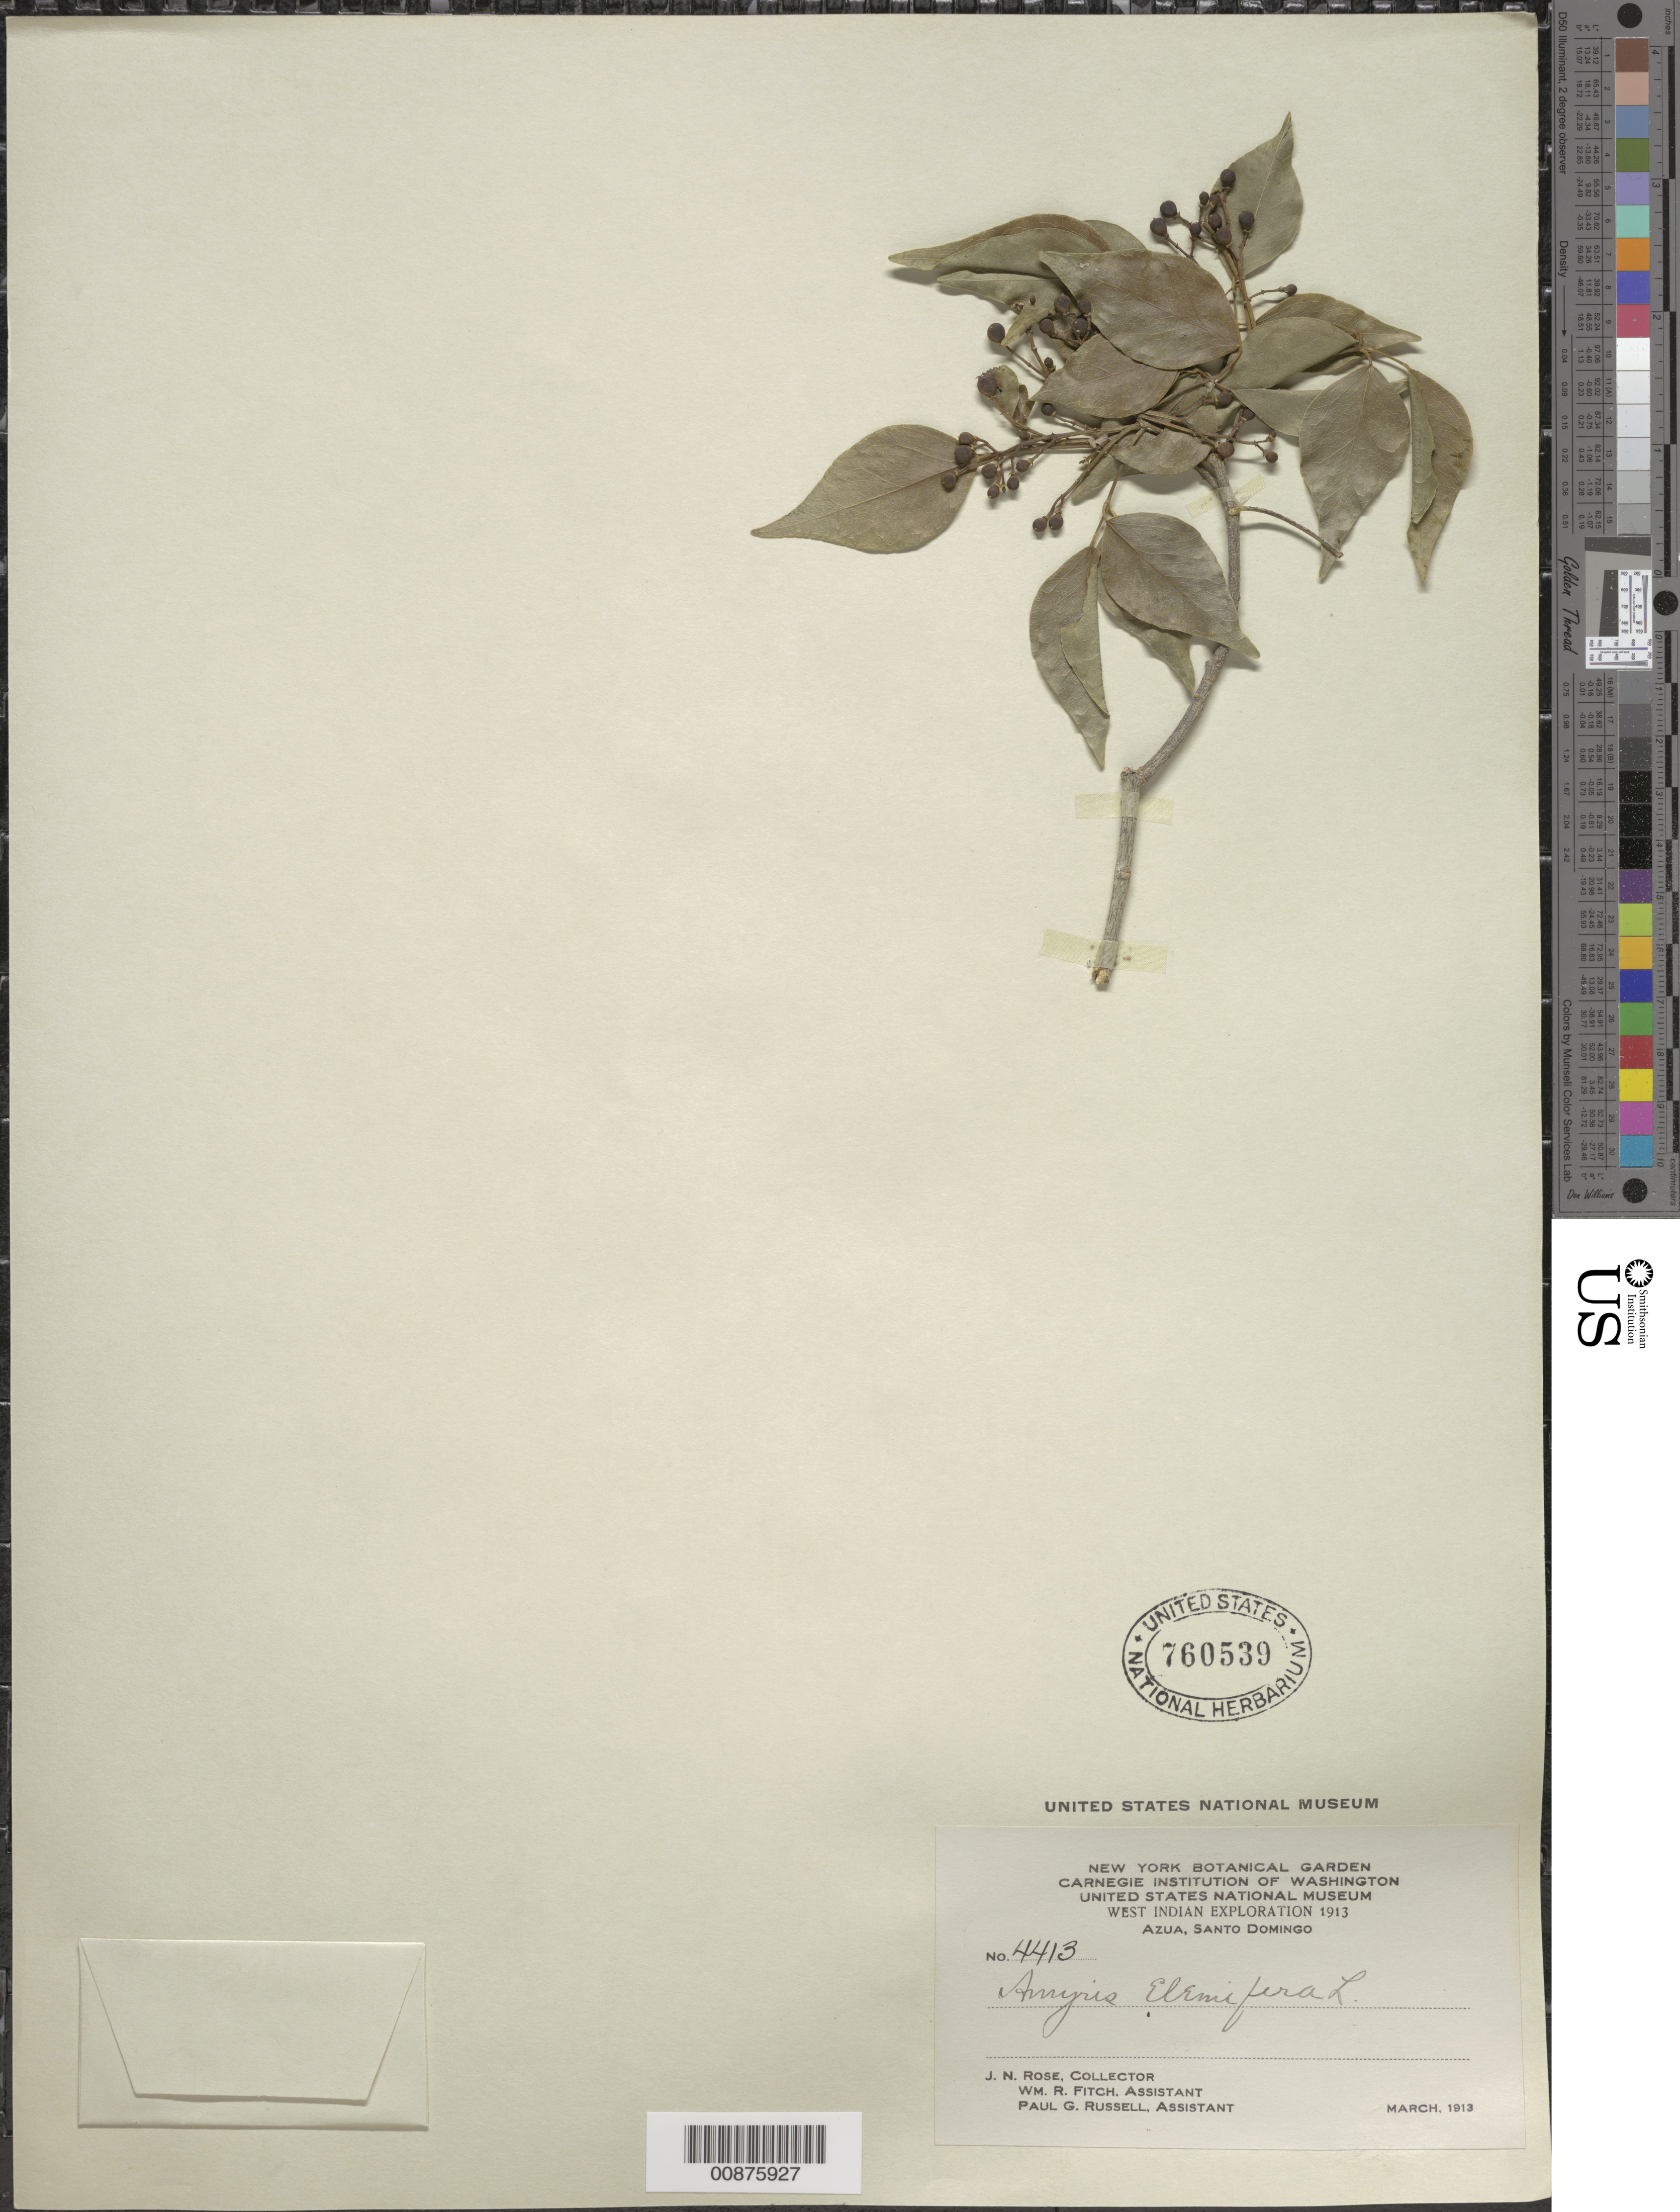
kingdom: Plantae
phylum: Tracheophyta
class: Magnoliopsida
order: Sapindales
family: Rutaceae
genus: Amyris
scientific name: Amyris elemifera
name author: L.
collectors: J. N. Rose, W. R. Fitch & P. G. Russell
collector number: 4413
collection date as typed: Mar 1913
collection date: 1913-03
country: Dominican Republic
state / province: Azua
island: Hispaniola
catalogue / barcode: US 760539